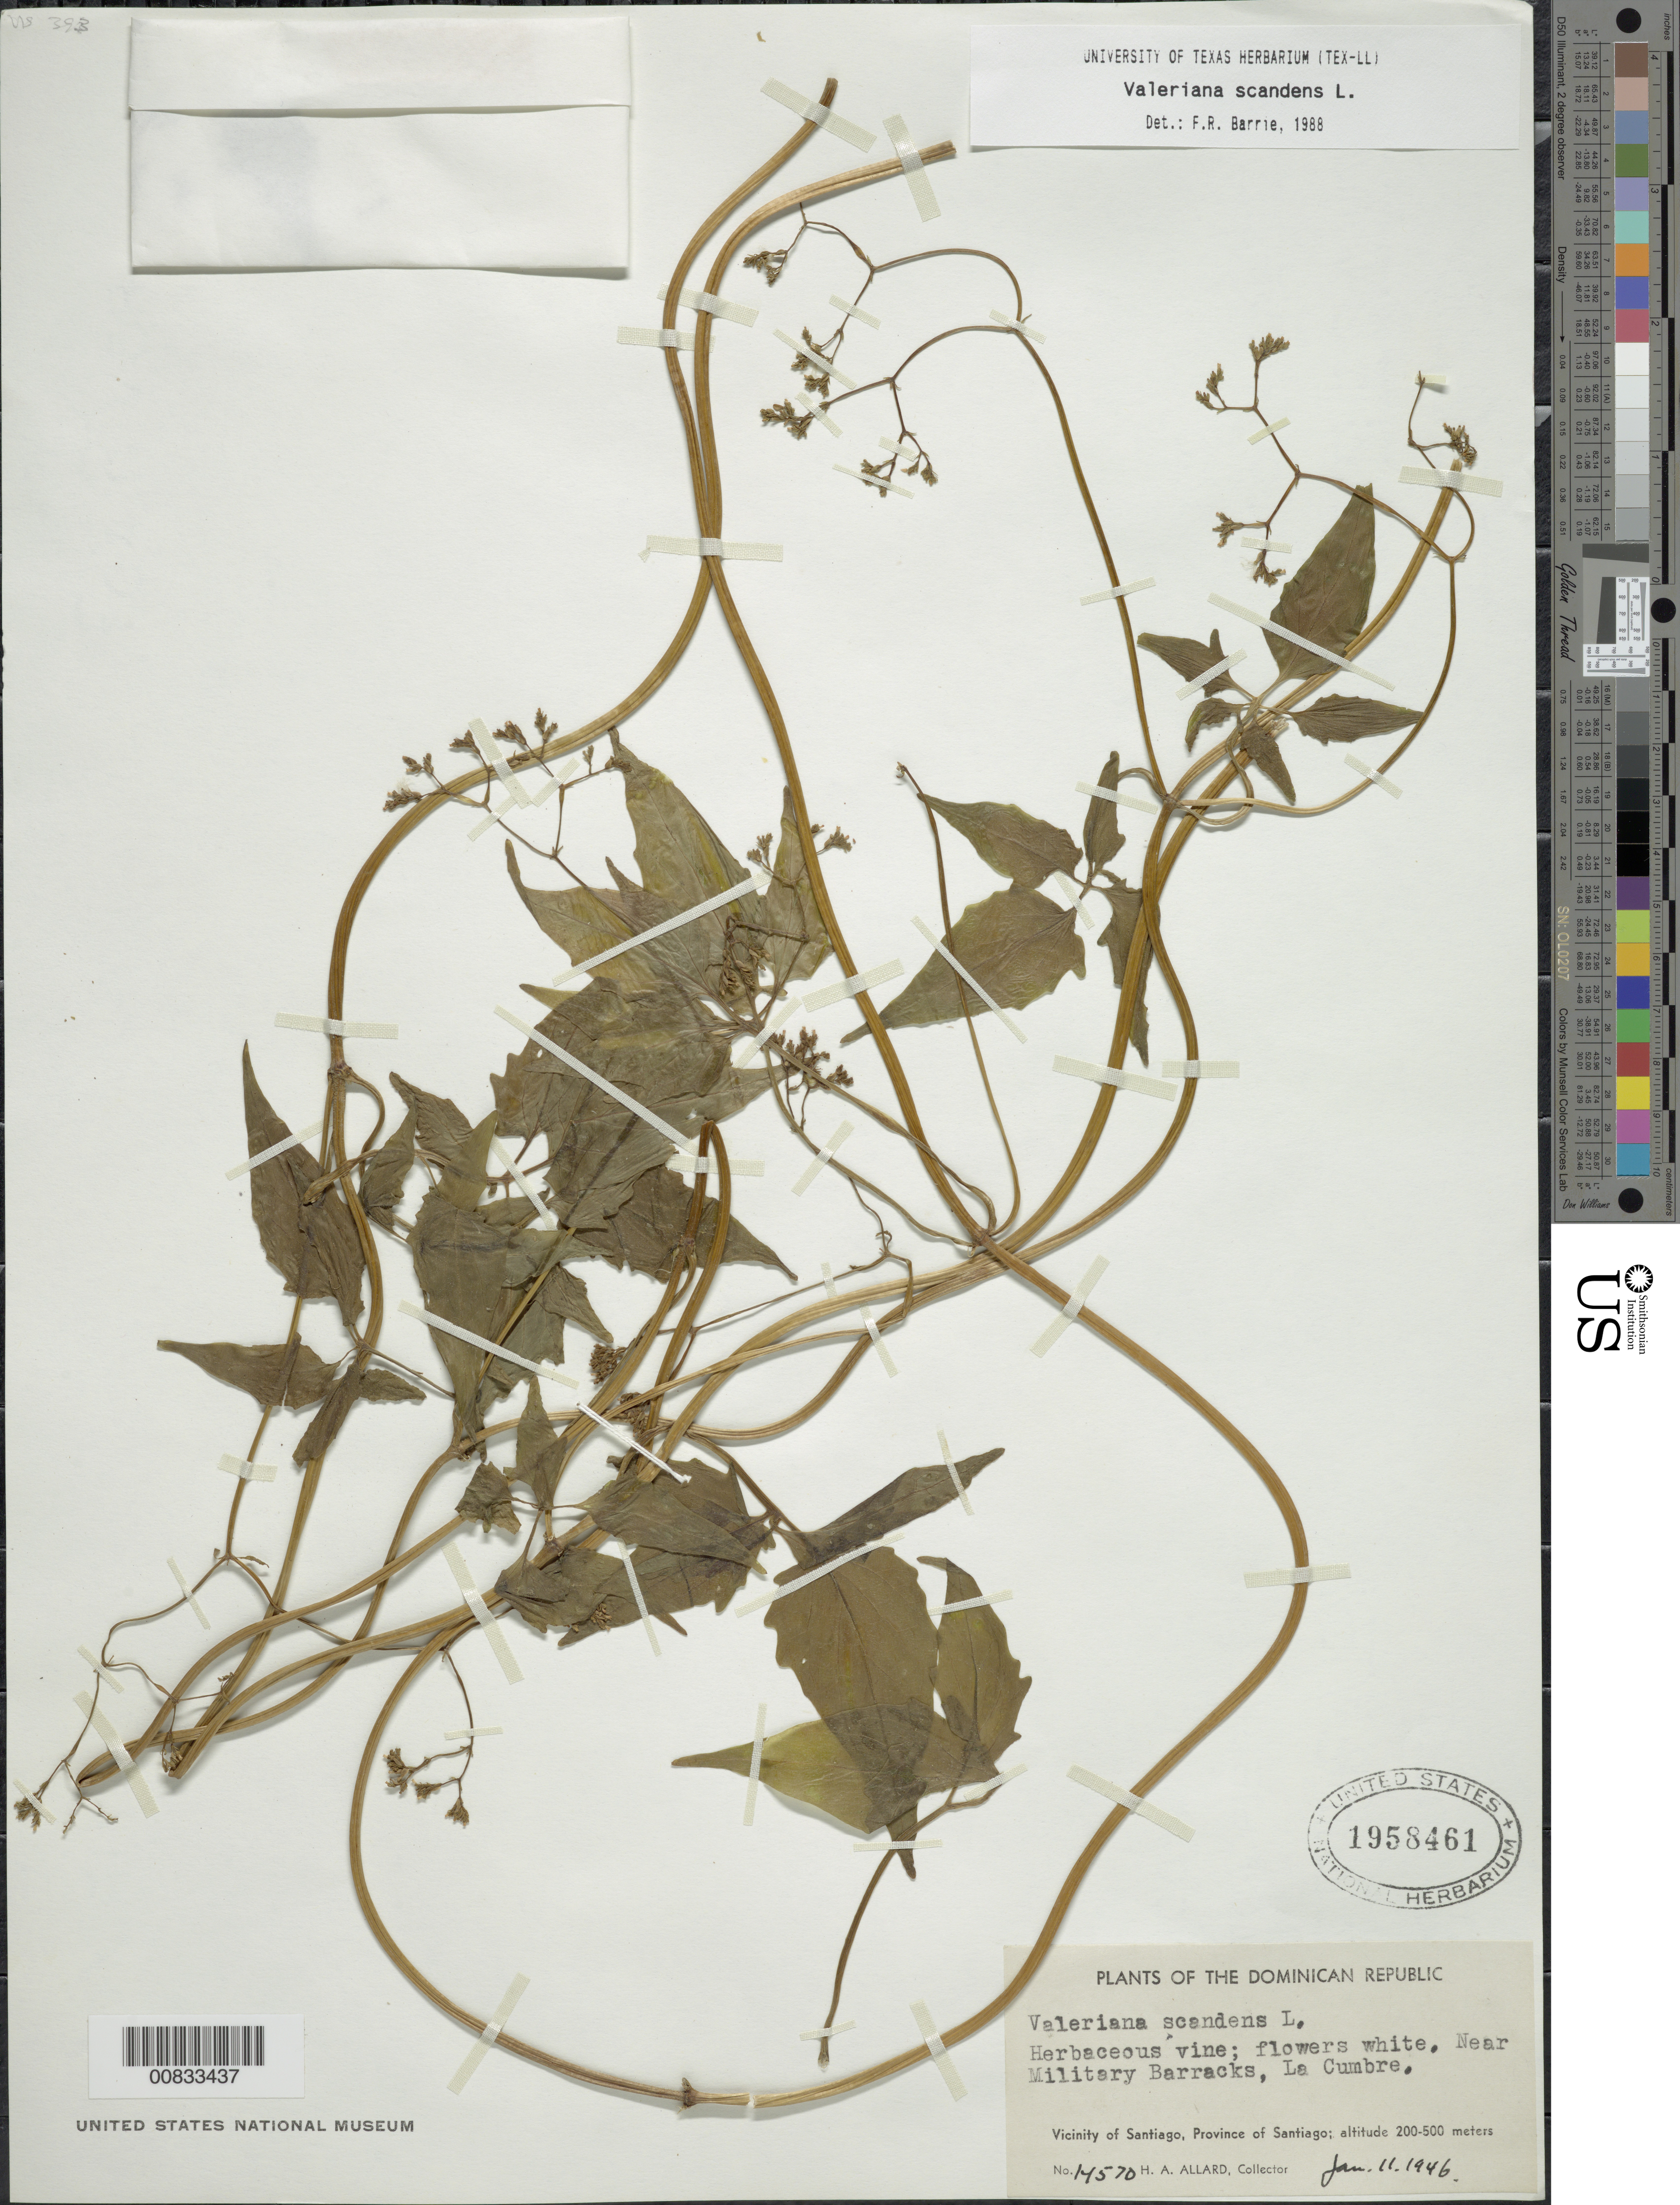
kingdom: Plantae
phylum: Tracheophyta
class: Magnoliopsida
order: Dipsacales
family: Caprifoliaceae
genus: Valeriana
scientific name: Valeriana domingensis x V. scandens L.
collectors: H. A. Allard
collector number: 14570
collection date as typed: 11 Jan 1946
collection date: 1946-01-11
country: Dominican Republic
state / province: Santiago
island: Hispaniola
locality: Vicinity of Santiago, near Military Barracks, La Cumbre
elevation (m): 200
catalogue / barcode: US 1958461